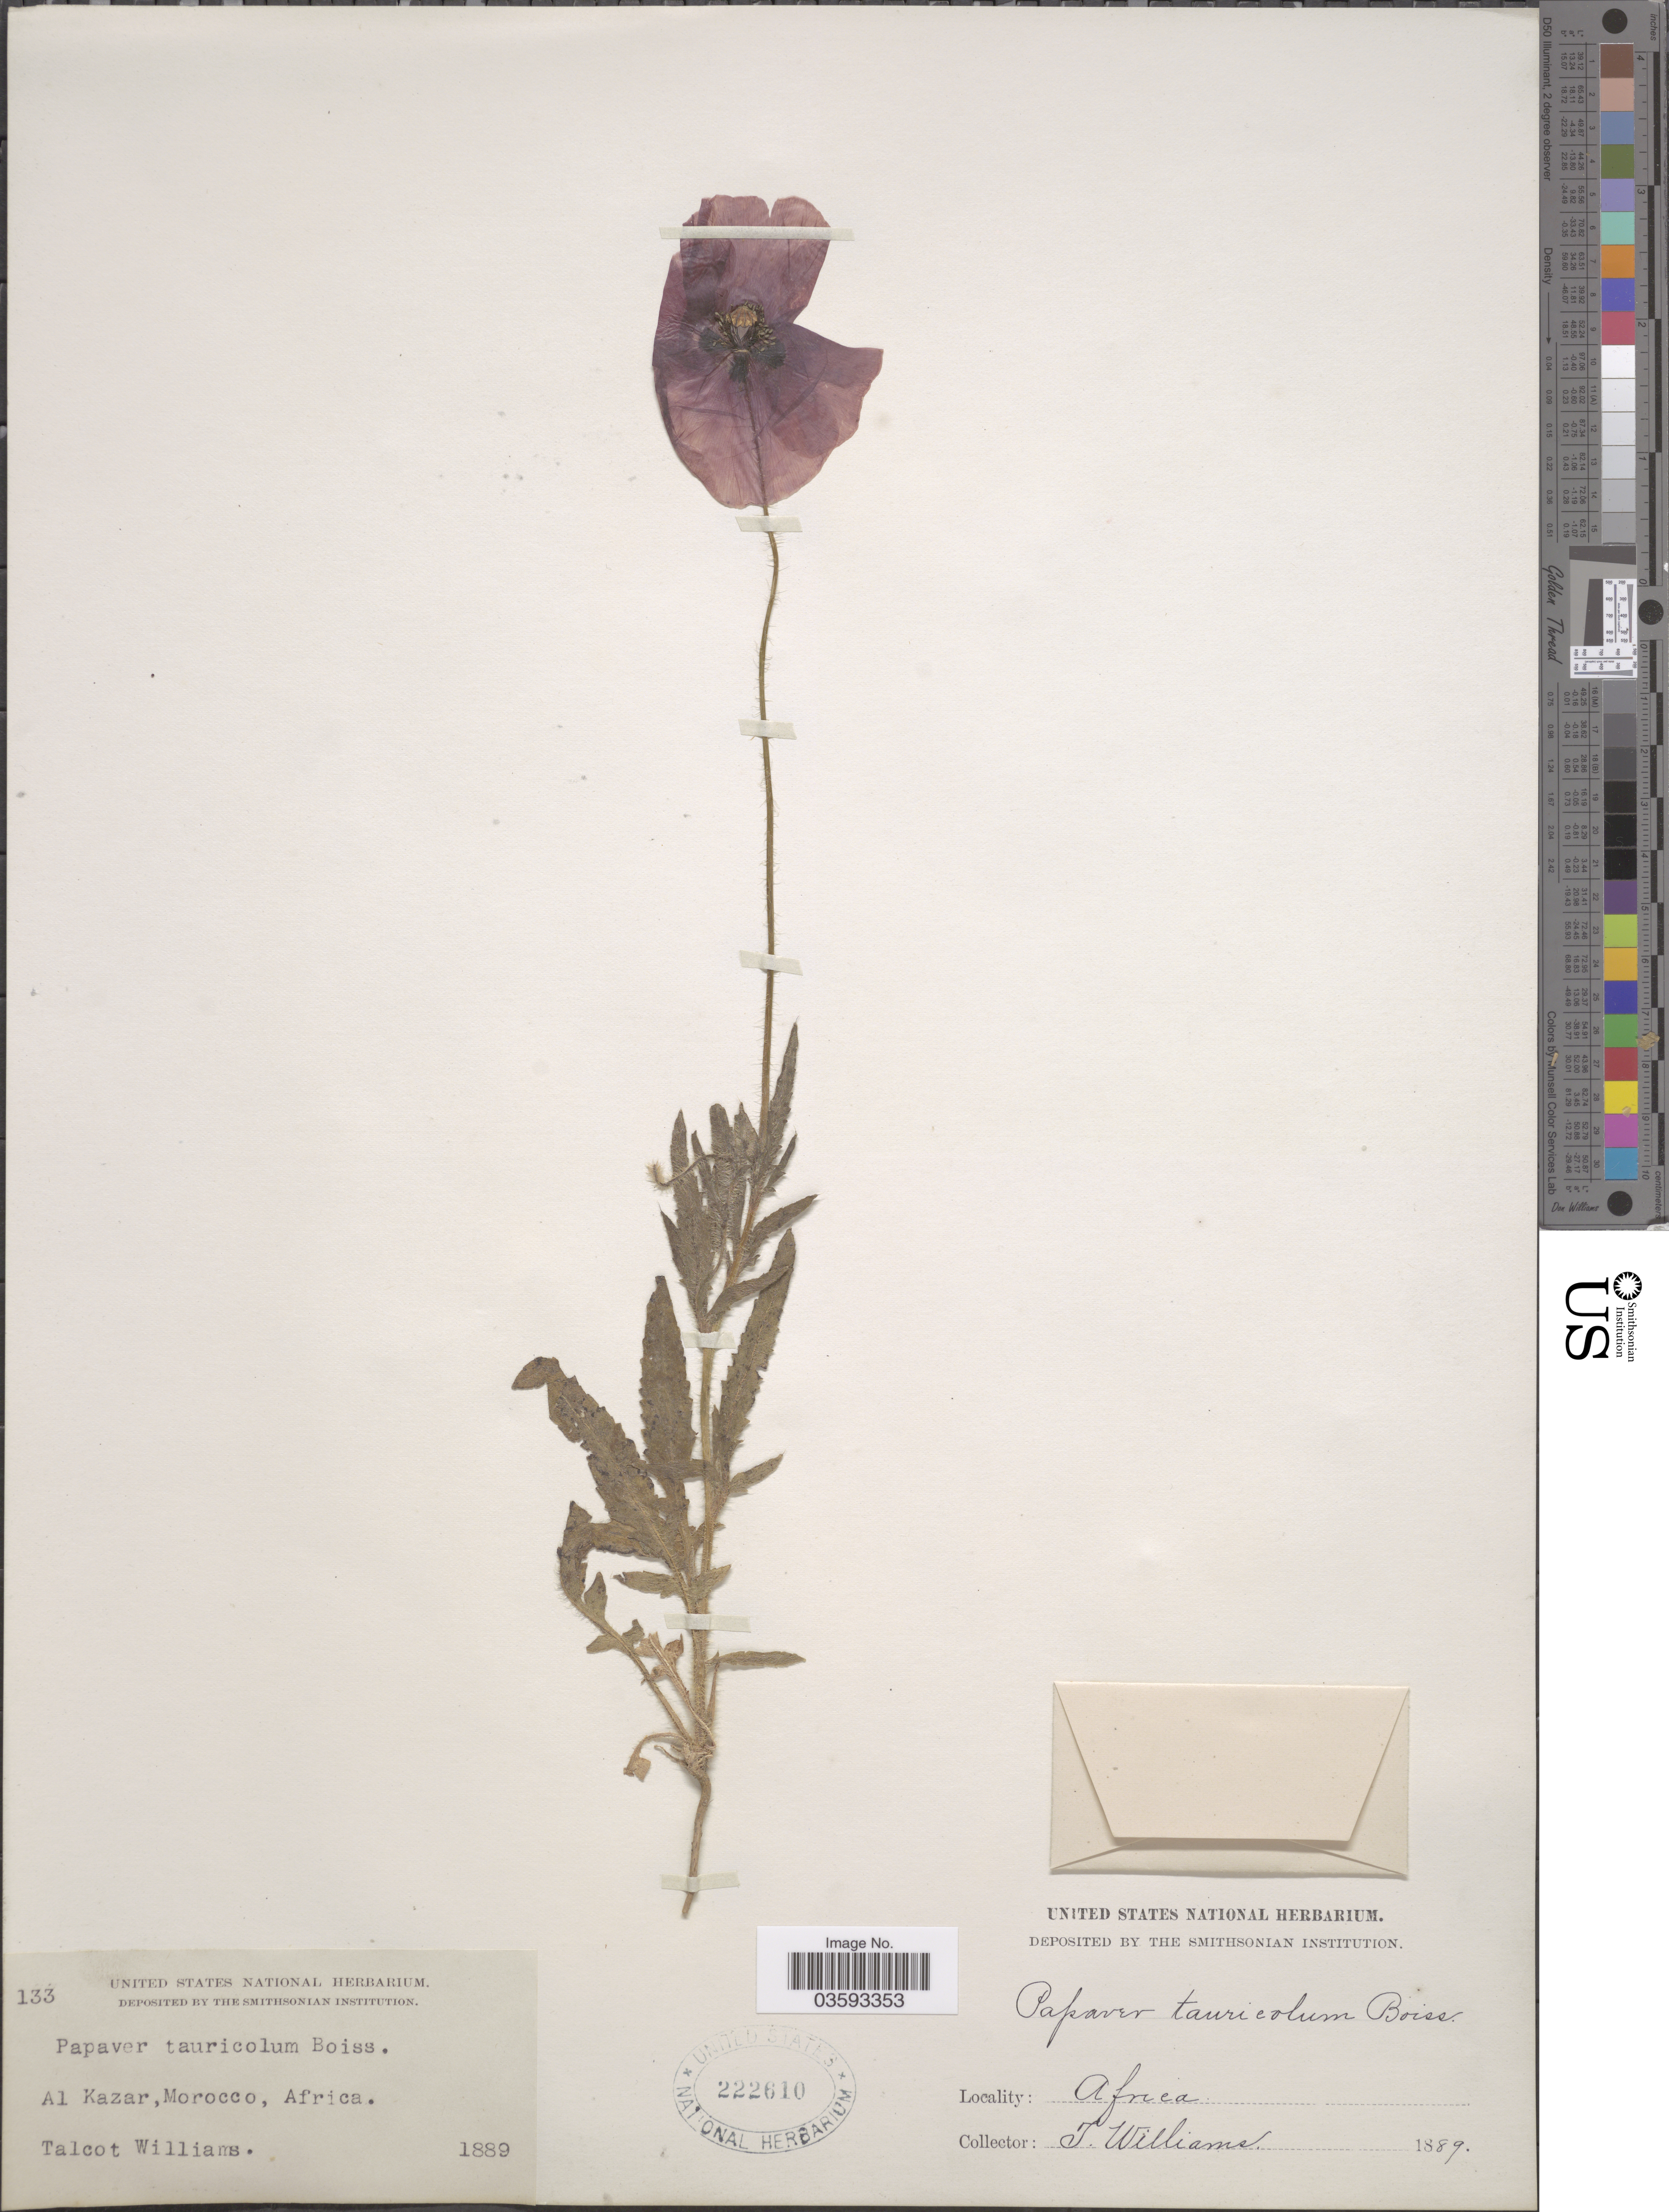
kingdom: Plantae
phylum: Tracheophyta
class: Magnoliopsida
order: Ranunculales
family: Papaveraceae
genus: Papaver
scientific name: Papaver tauricolum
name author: Boiss.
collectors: T. Williams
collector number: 133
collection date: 1889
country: Morocco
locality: Al Kazar.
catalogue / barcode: US 222610